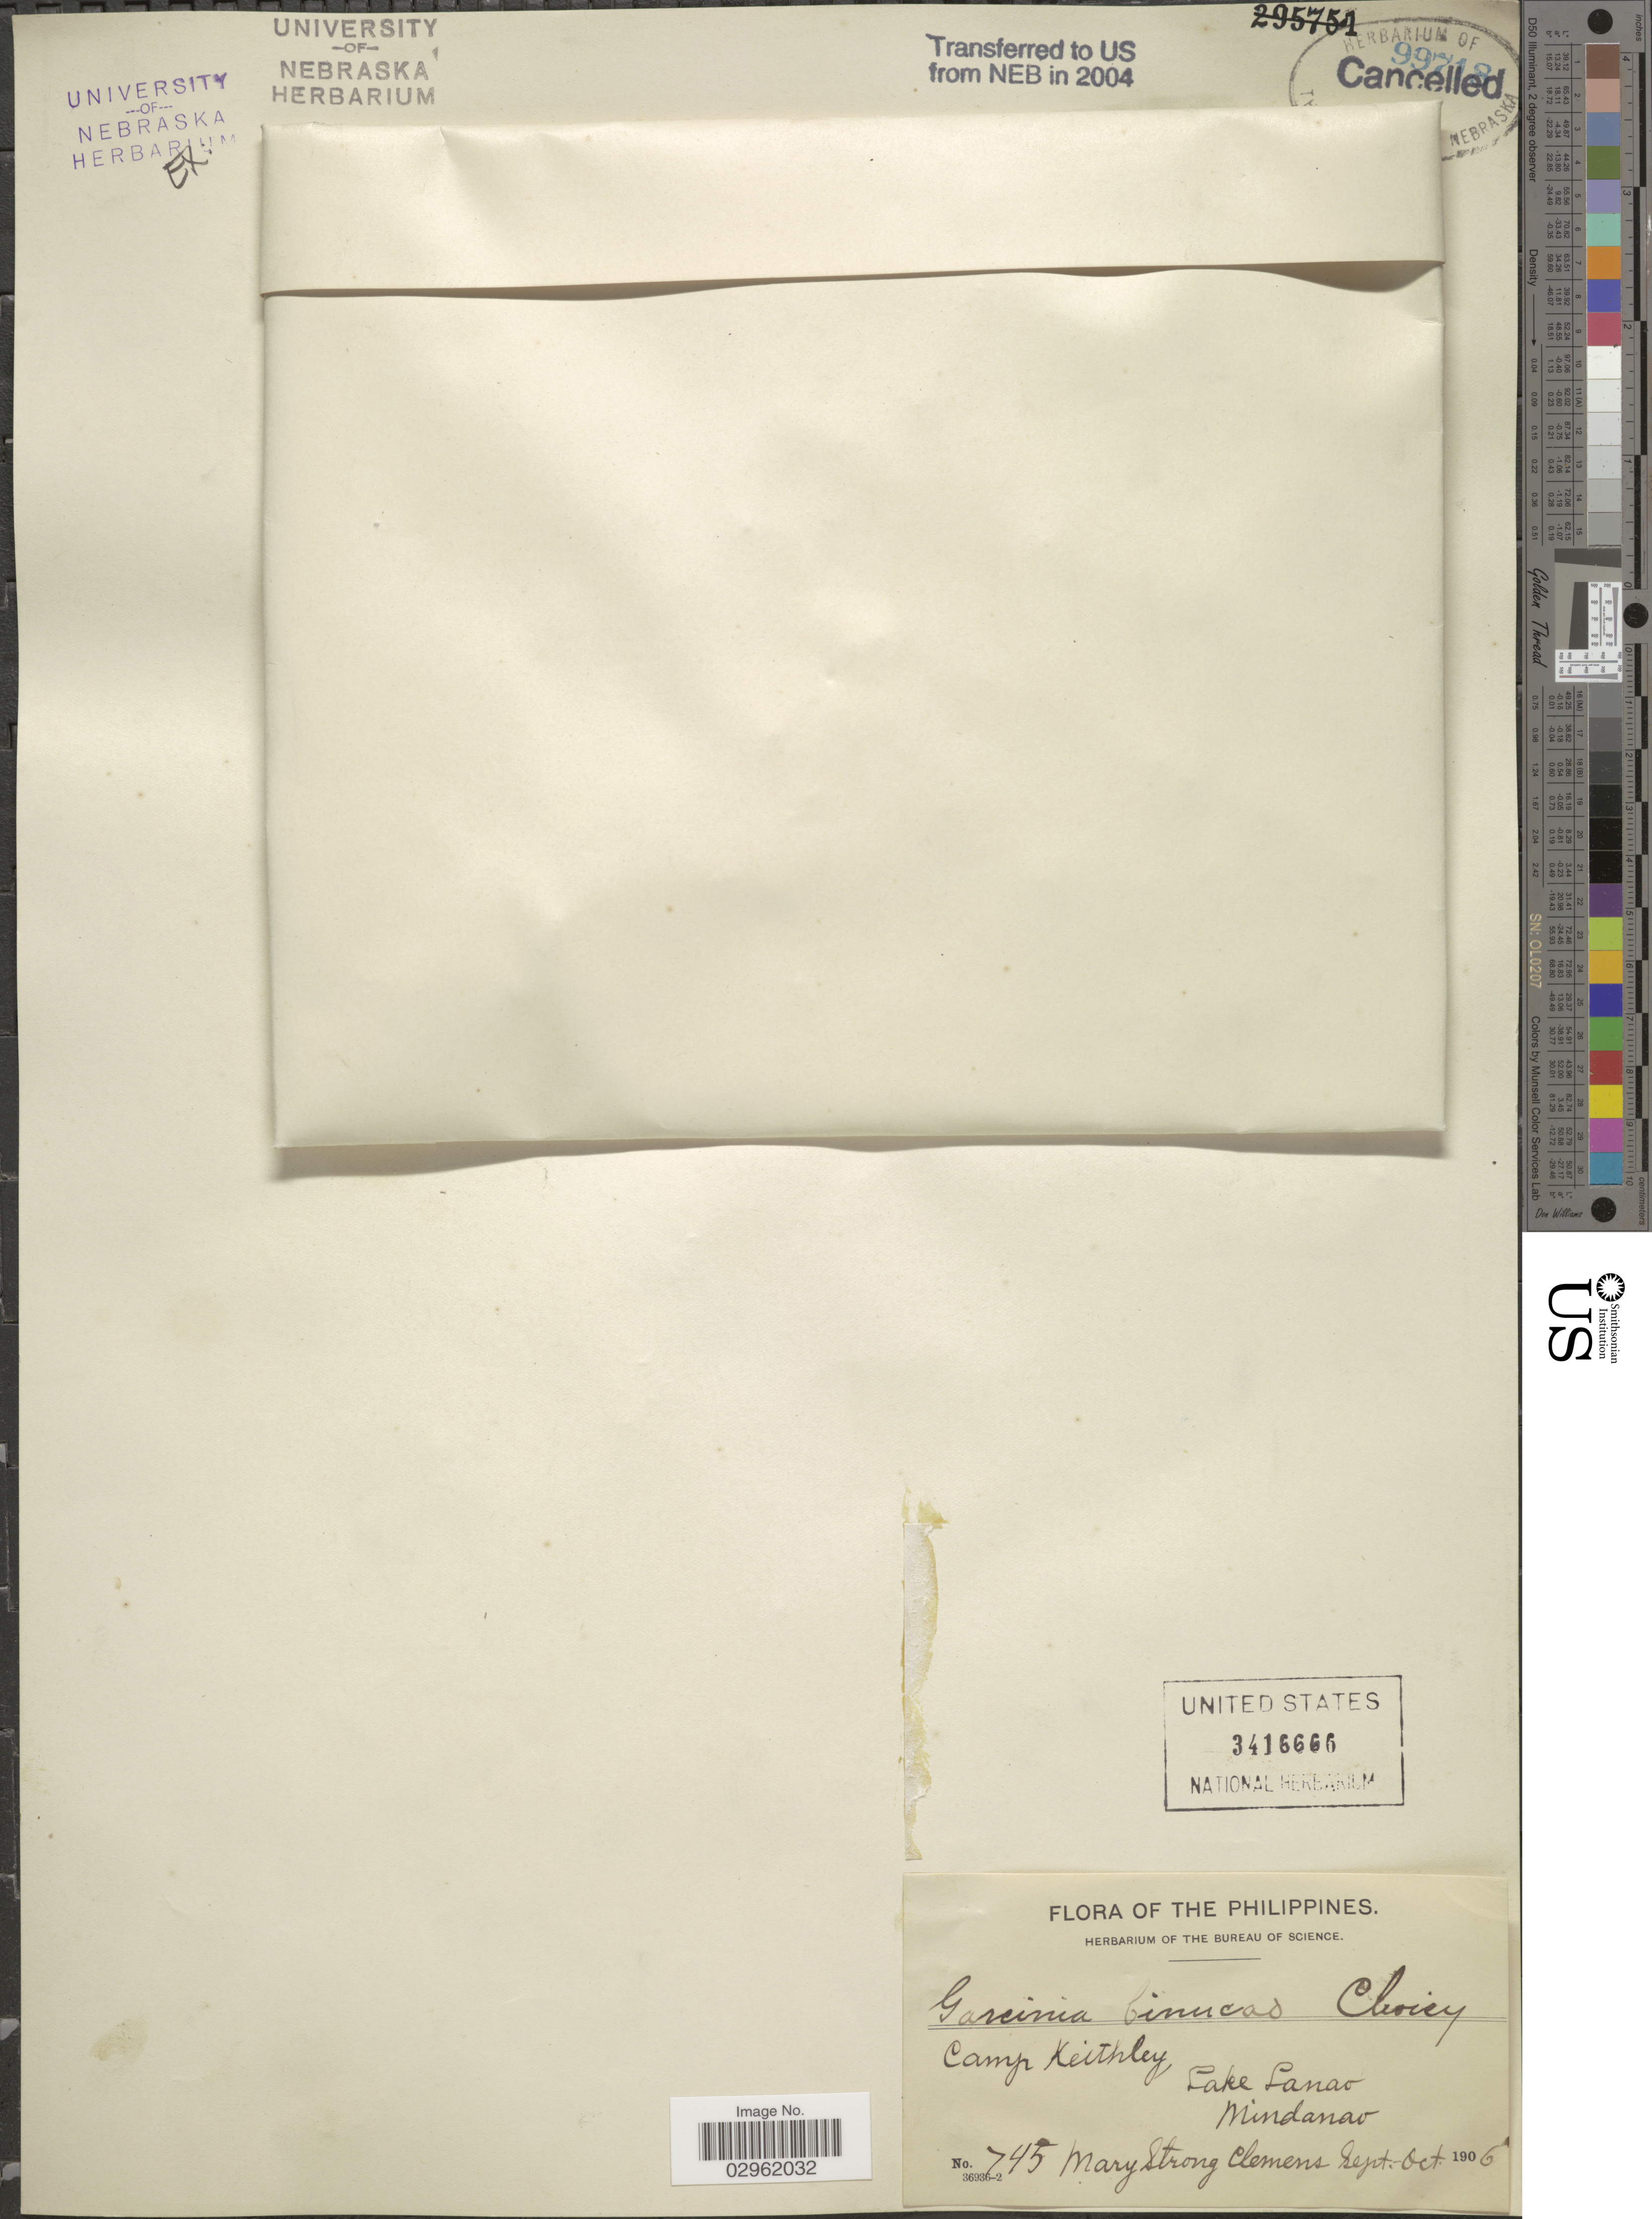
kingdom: Plantae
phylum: Tracheophyta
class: Magnoliopsida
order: Malpighiales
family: Clusiaceae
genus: Garcinia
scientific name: Garcinia binucao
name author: (Blanco) Choisy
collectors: M. S. Clemens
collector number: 745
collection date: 1906-09/1906-10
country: Philippines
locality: Camp Keithley. Lake Lanao. Mindanao.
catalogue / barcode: US 3416666